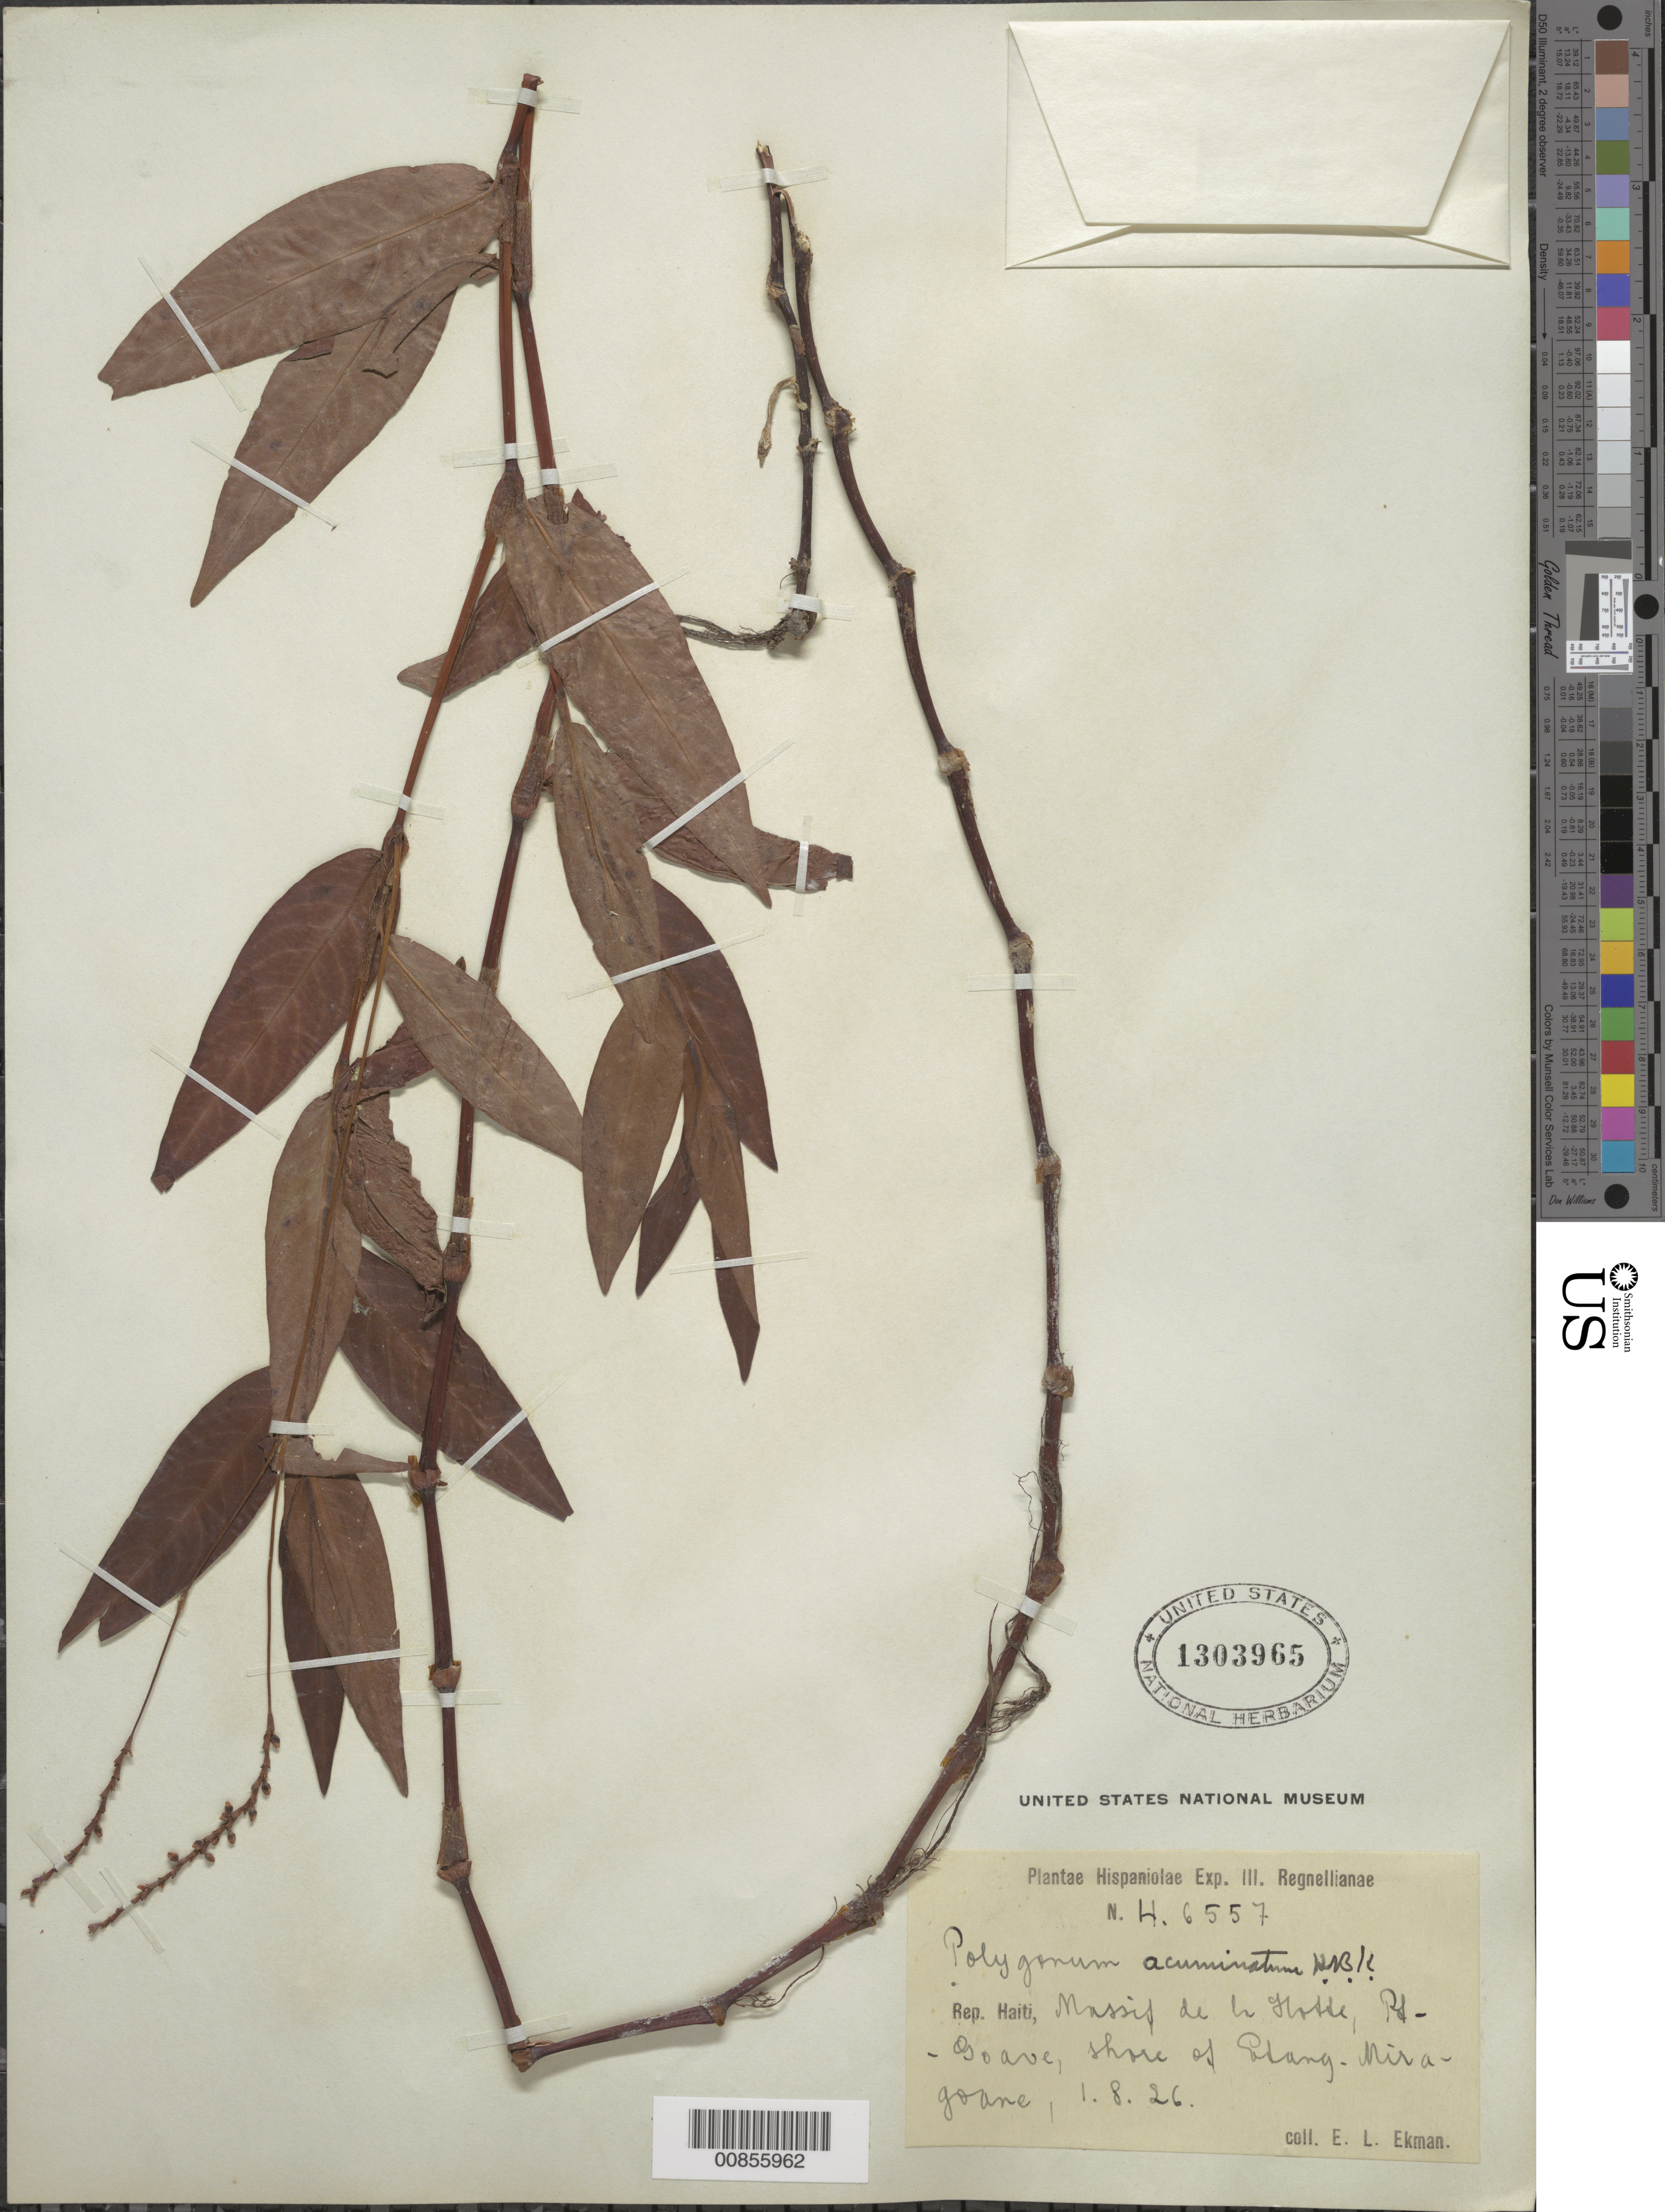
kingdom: Plantae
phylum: Tracheophyta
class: Magnoliopsida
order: Caryophyllales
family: Polygonaceae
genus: Polygonum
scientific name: Polygonum acuminatum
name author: Kunth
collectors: E. L. Ekman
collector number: H 6557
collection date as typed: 01 Aug 1926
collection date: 1926-08-01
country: Haiti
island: Hispaniola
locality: Massif de la Hotte, Pt.-Goave, shore of Etang-Miragoane.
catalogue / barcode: US 1303965